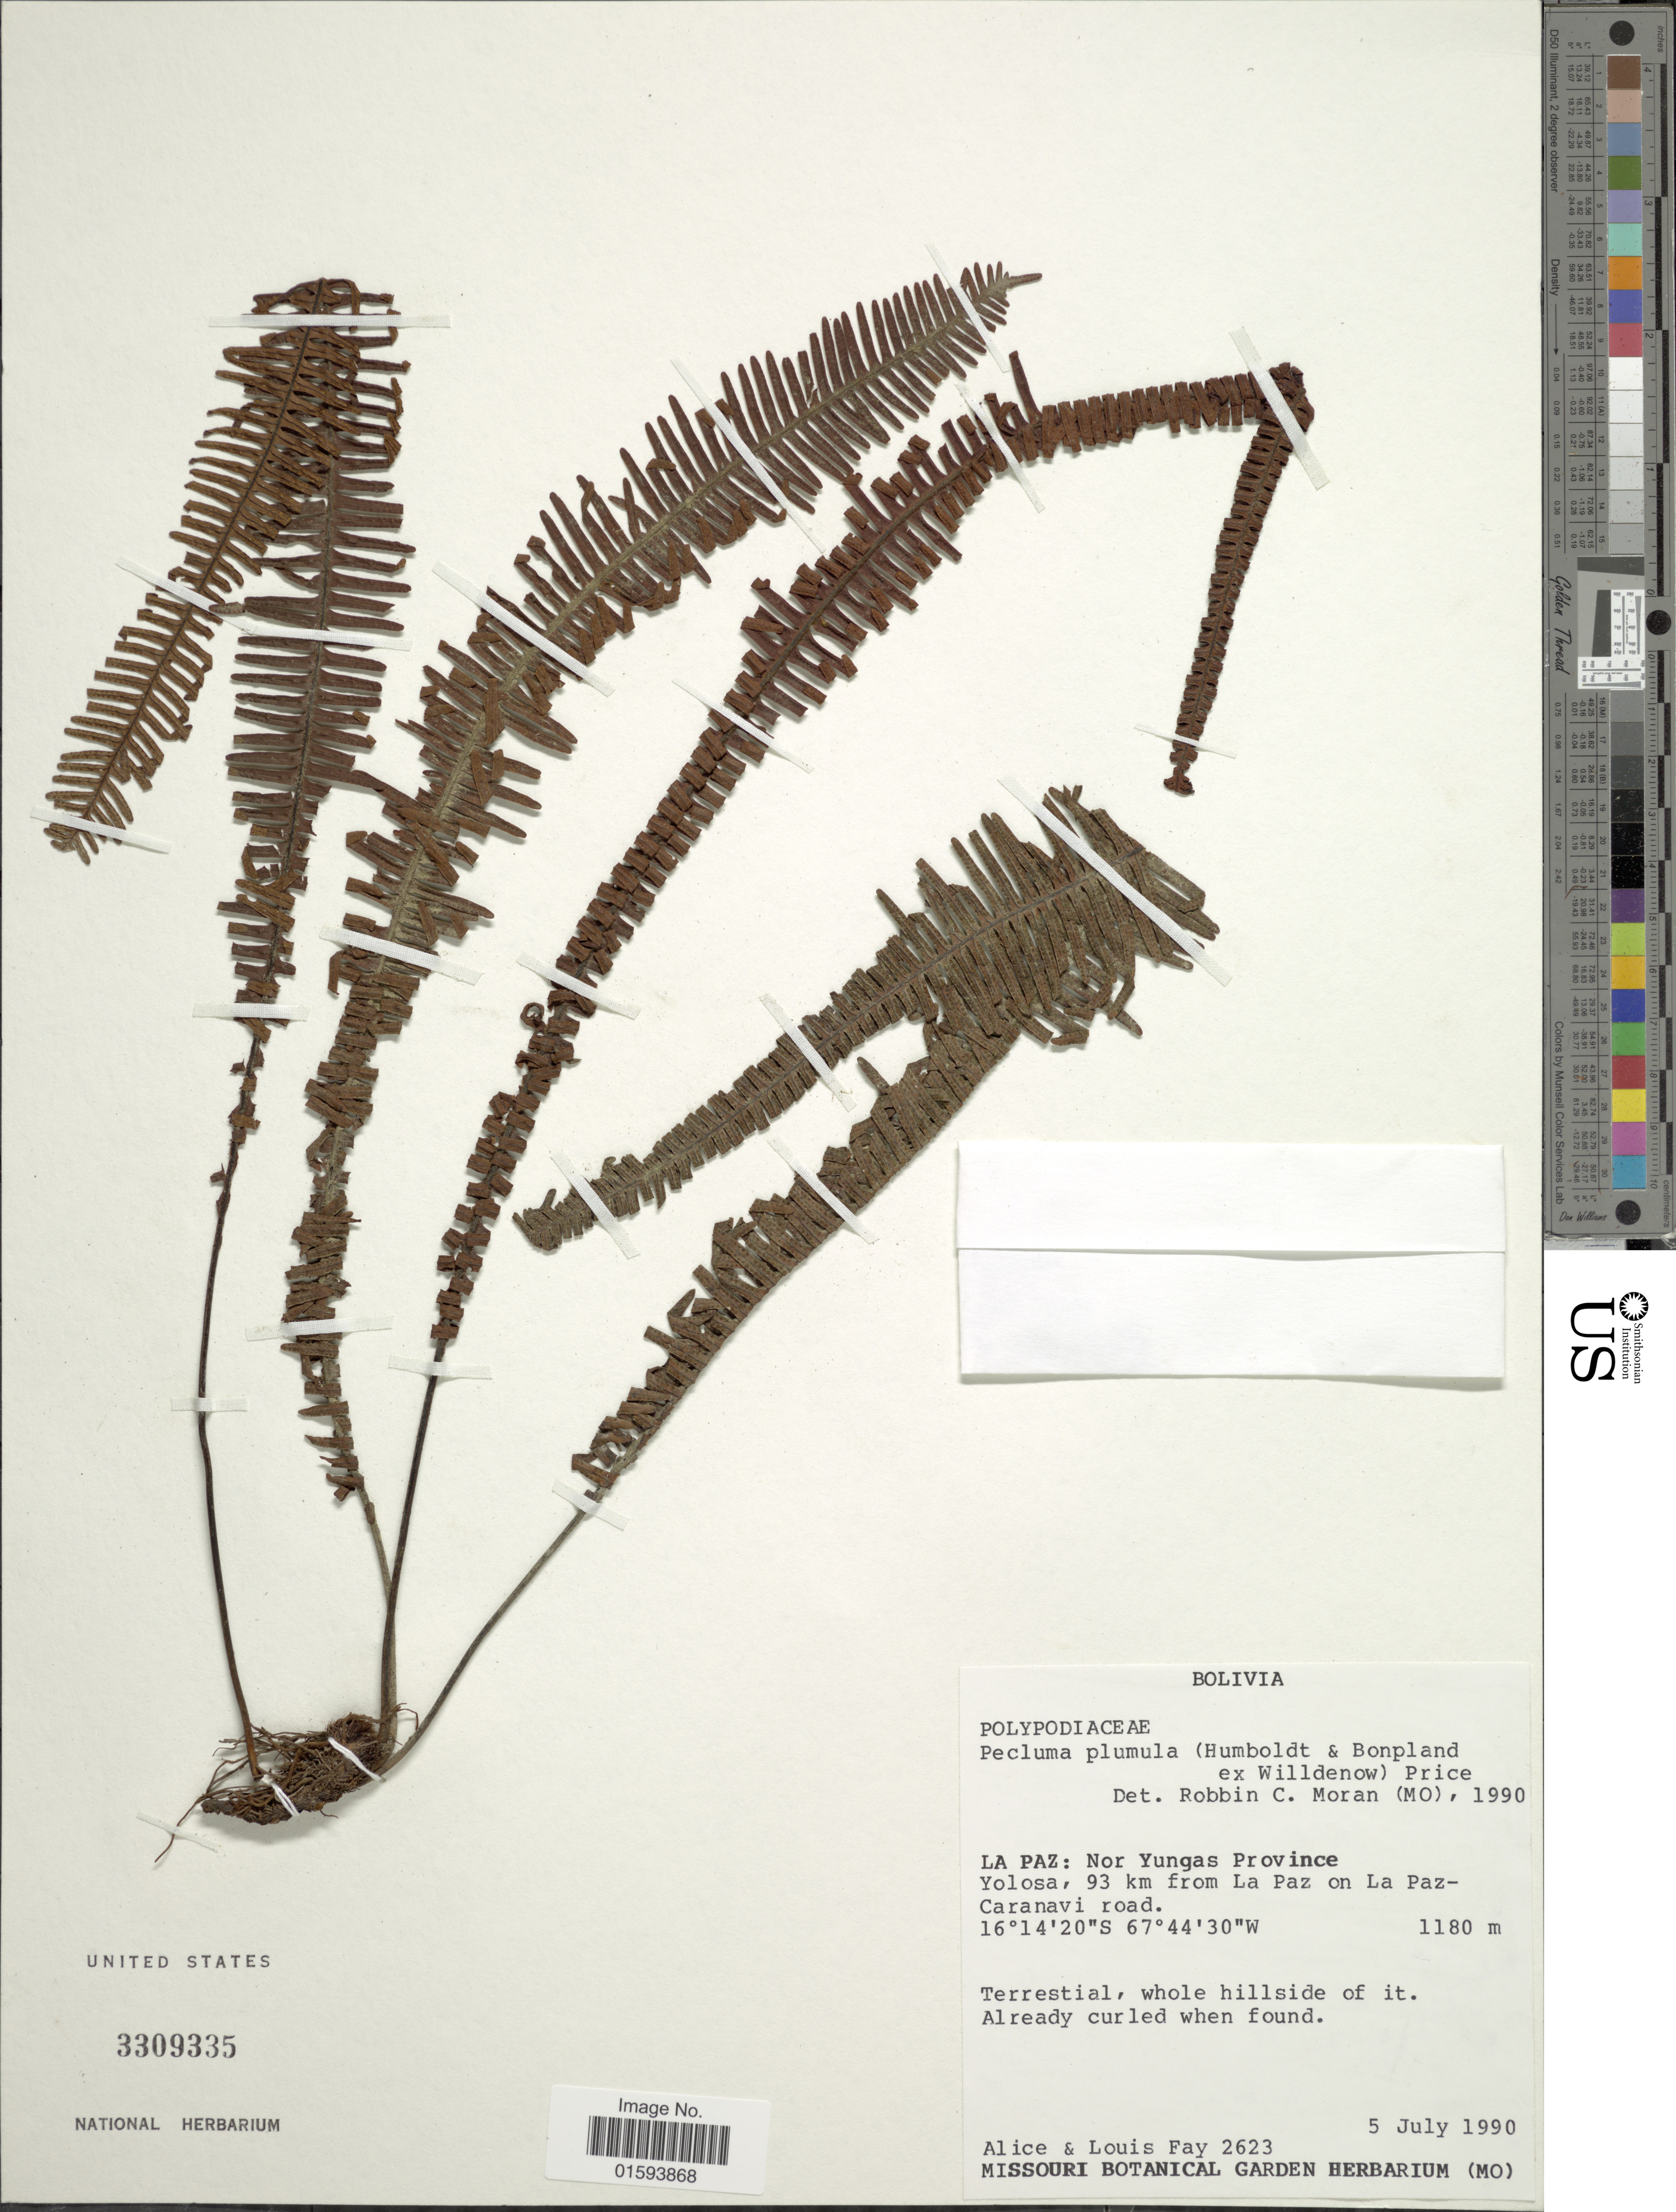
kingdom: Plantae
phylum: Tracheophyta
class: Polypodiopsida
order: Polypodiales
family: Polypodiaceae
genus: Pecluma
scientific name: Pecluma plumula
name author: (Humb. & Bonpl. ex Willd.) M.G. Price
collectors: A. Fay & L. Fay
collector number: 2623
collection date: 1990-07-05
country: Bolivia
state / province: La Paz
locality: Nor Yungas Province, Yolosa, 93 km from La Paz on La Paz-Caranavi road.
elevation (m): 1180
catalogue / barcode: US 3309335